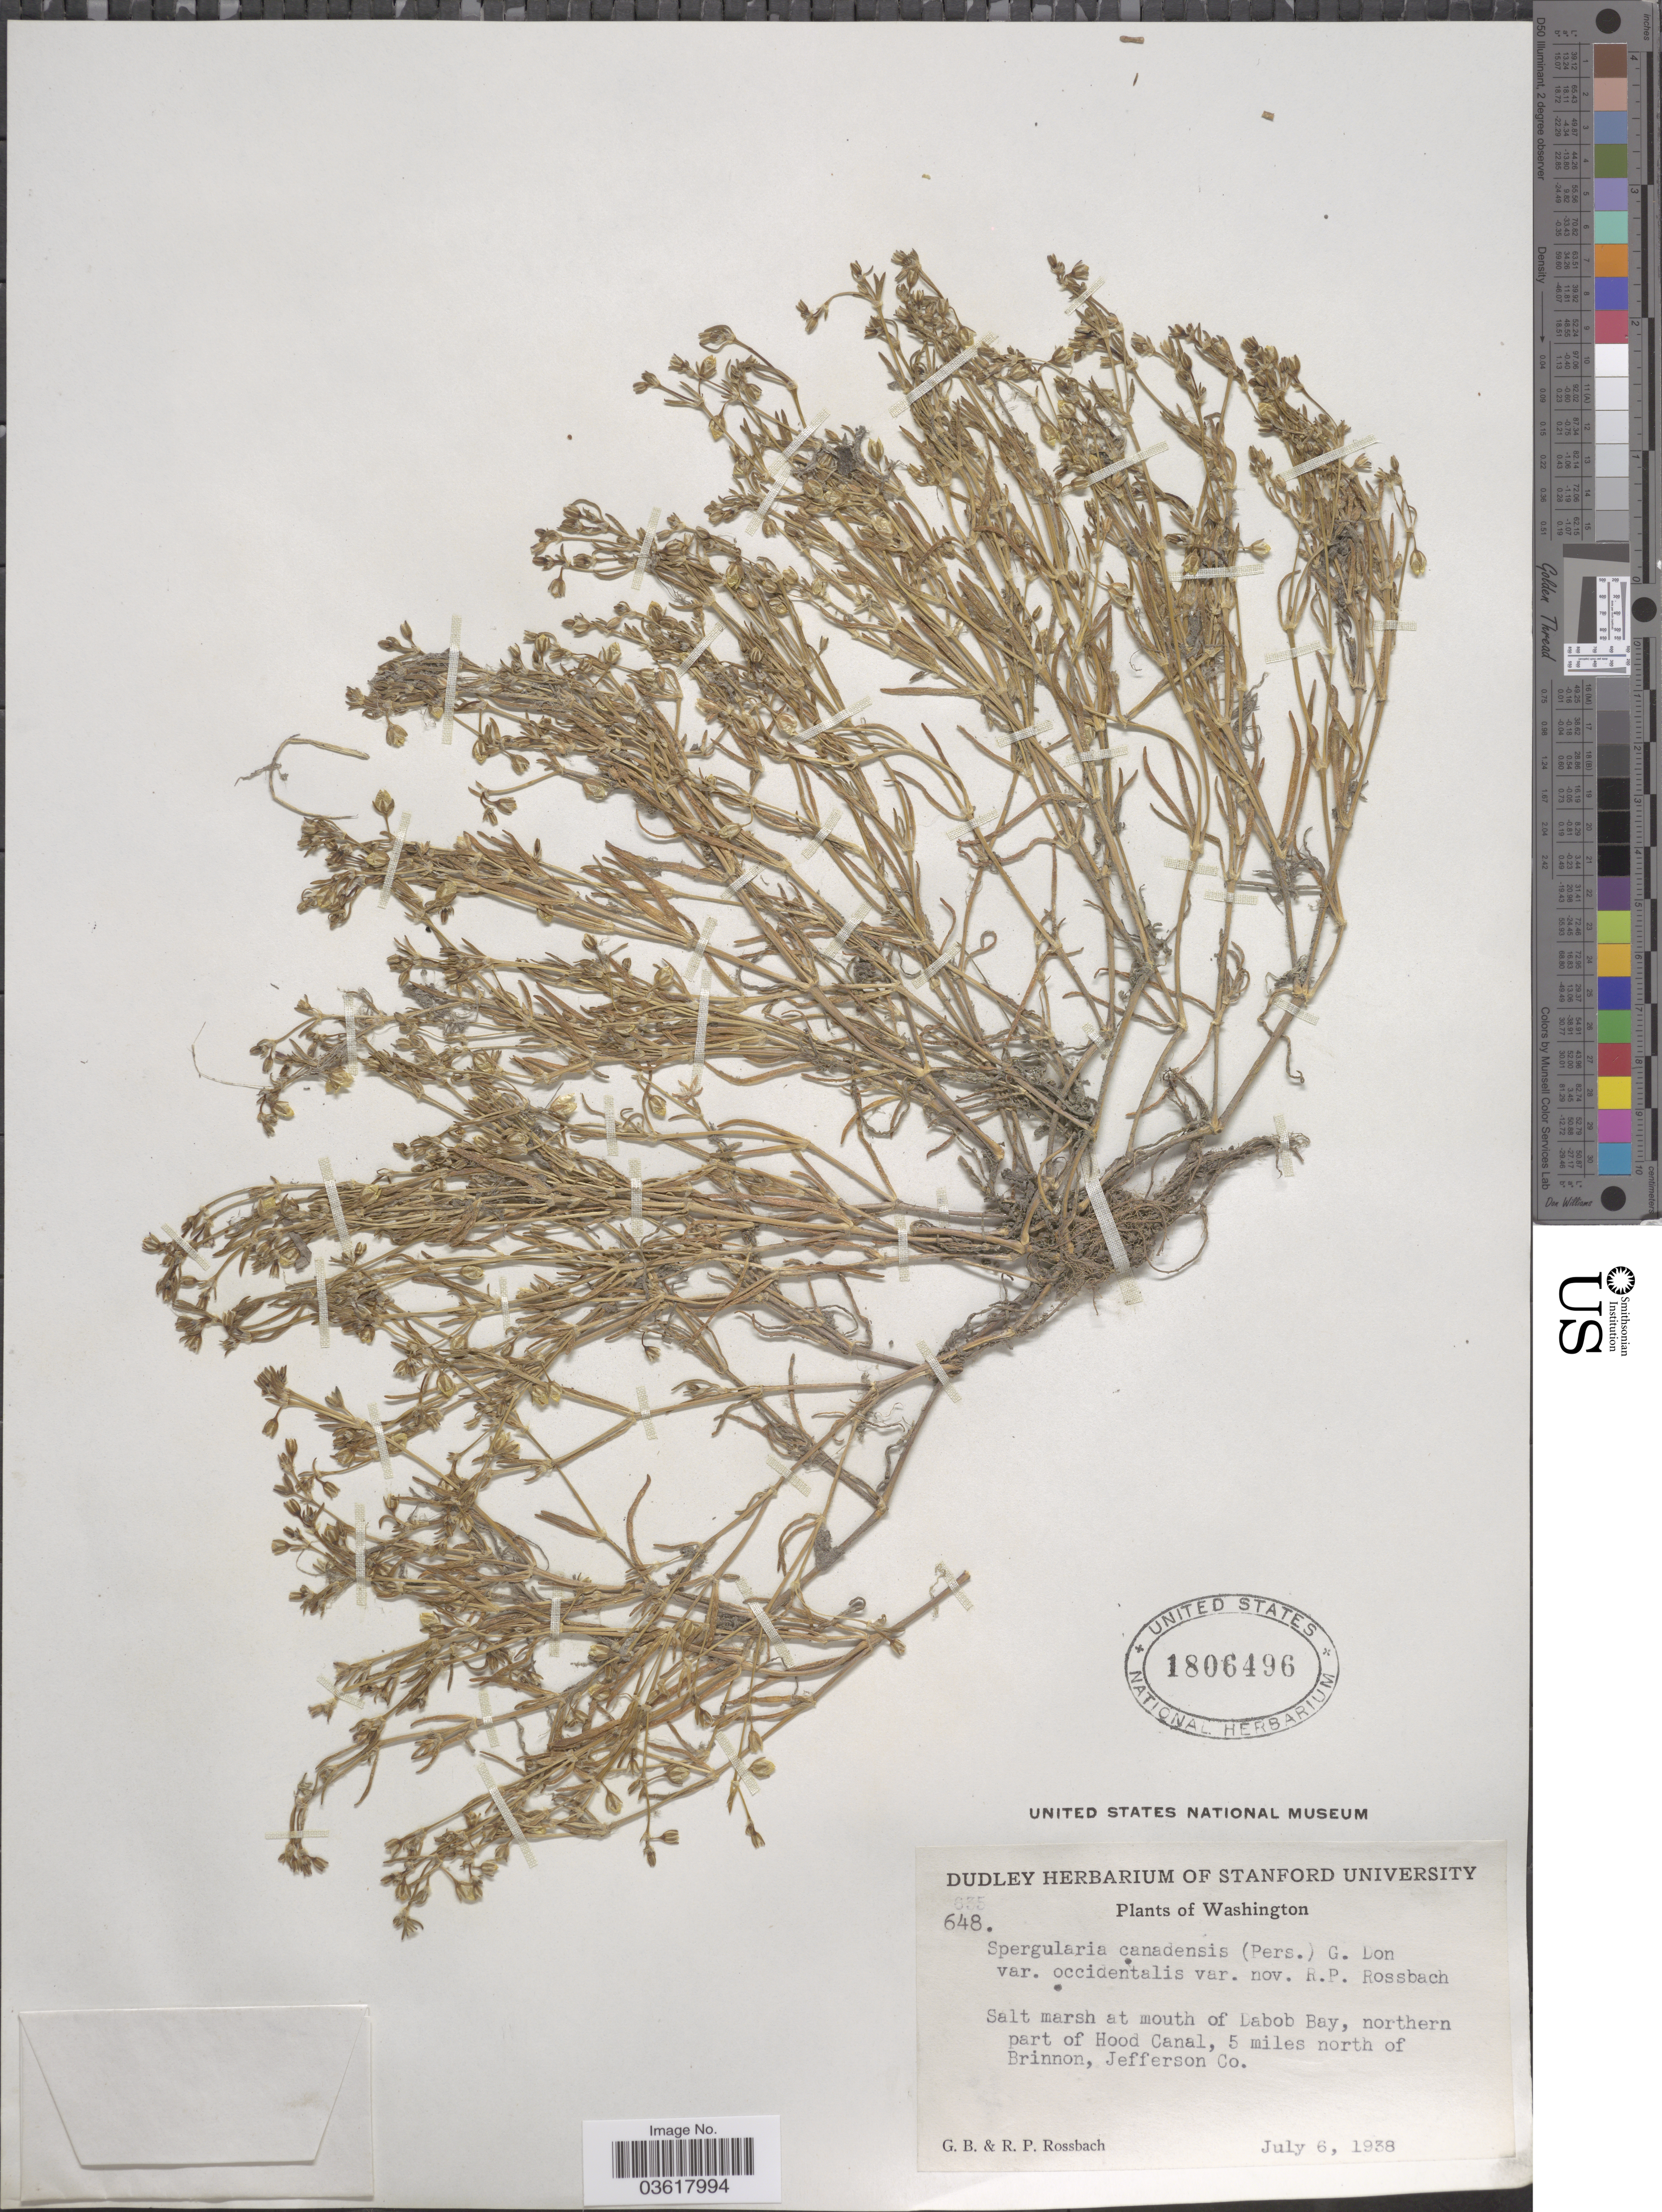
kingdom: Plantae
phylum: Tracheophyta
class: Magnoliopsida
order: Caryophyllales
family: Caryophyllaceae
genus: Spergularia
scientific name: Spergularia canadensis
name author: (Pers.) G. Don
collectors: G. Rossbach & R. P. Rossbach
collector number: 648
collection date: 1938-07-06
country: United States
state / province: Washington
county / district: Jefferson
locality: Salt marsh at mouth of Dabob Bay, northern part of Hood Canal, 5 miles north of Brinnon, Jefferson Co.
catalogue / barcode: US 1806496